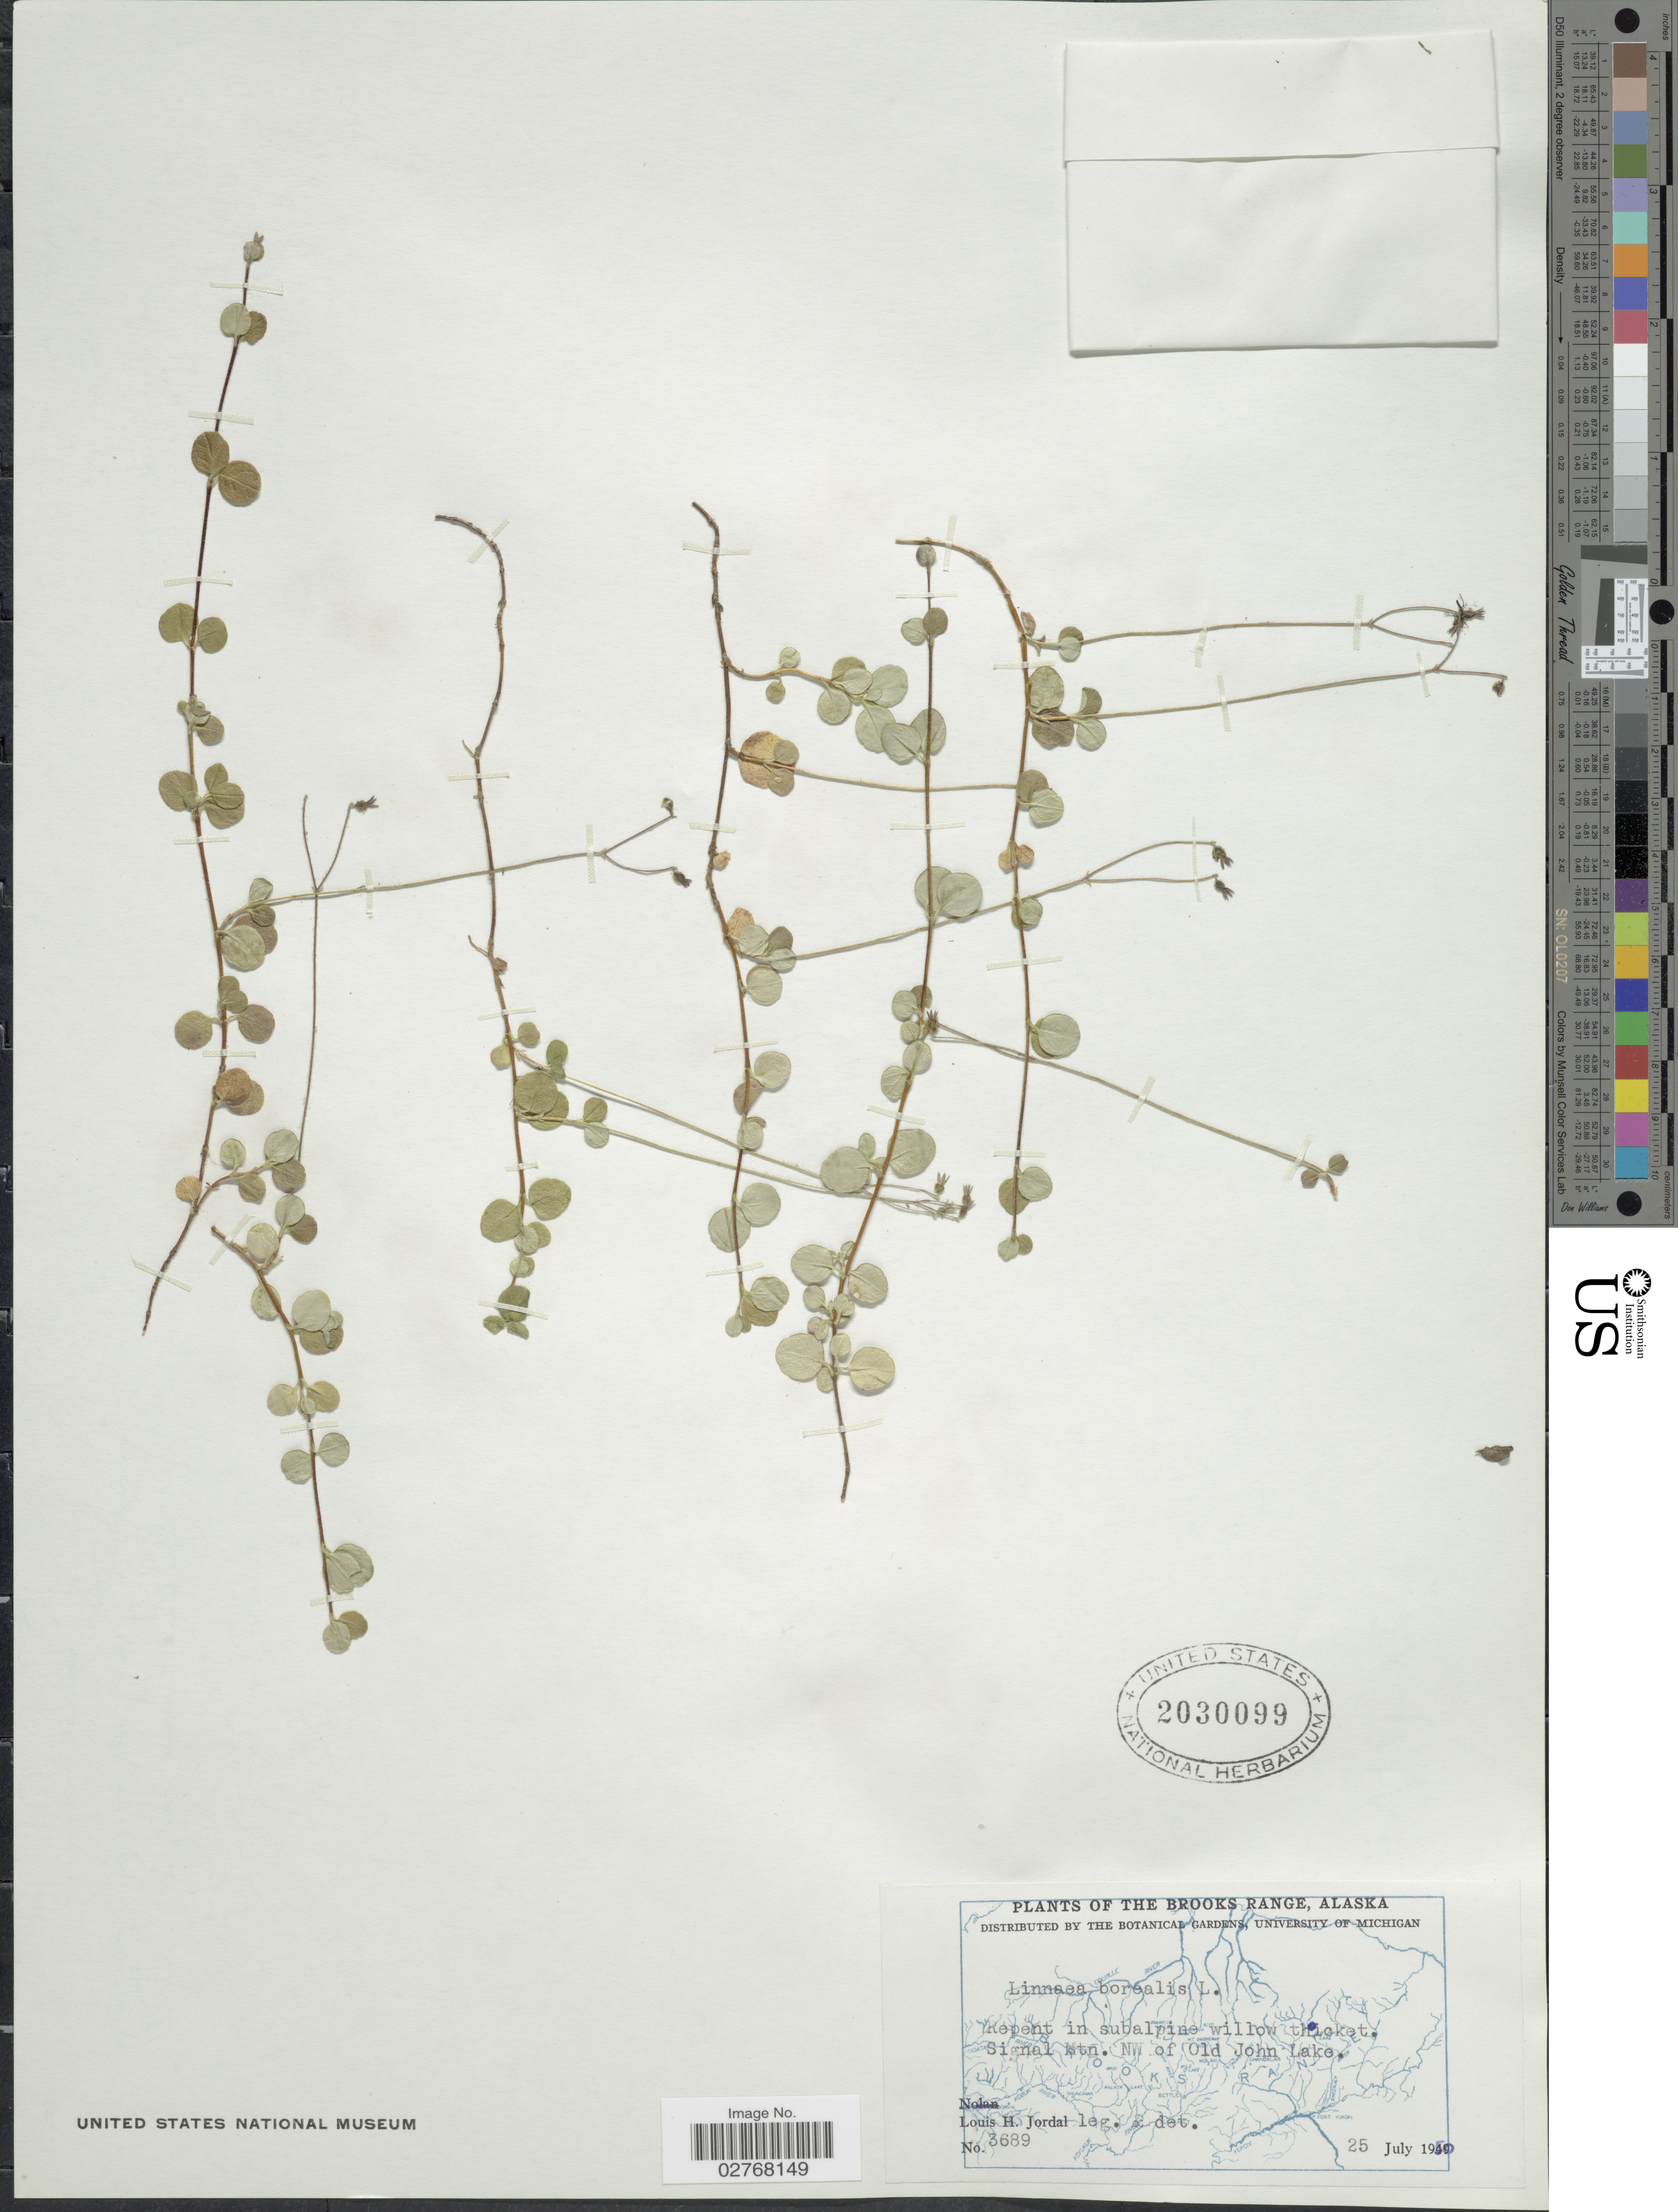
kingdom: Plantae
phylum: Tracheophyta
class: Magnoliopsida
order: Dipsacales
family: Caprifoliaceae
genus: Linnaea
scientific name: Linnaea borealis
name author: L.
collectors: L. Jordal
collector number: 3689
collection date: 1950-07-25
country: United States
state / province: Alaska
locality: The Brooks Range, Signal Mtn. NW of Old John Lake.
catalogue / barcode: US 2030099